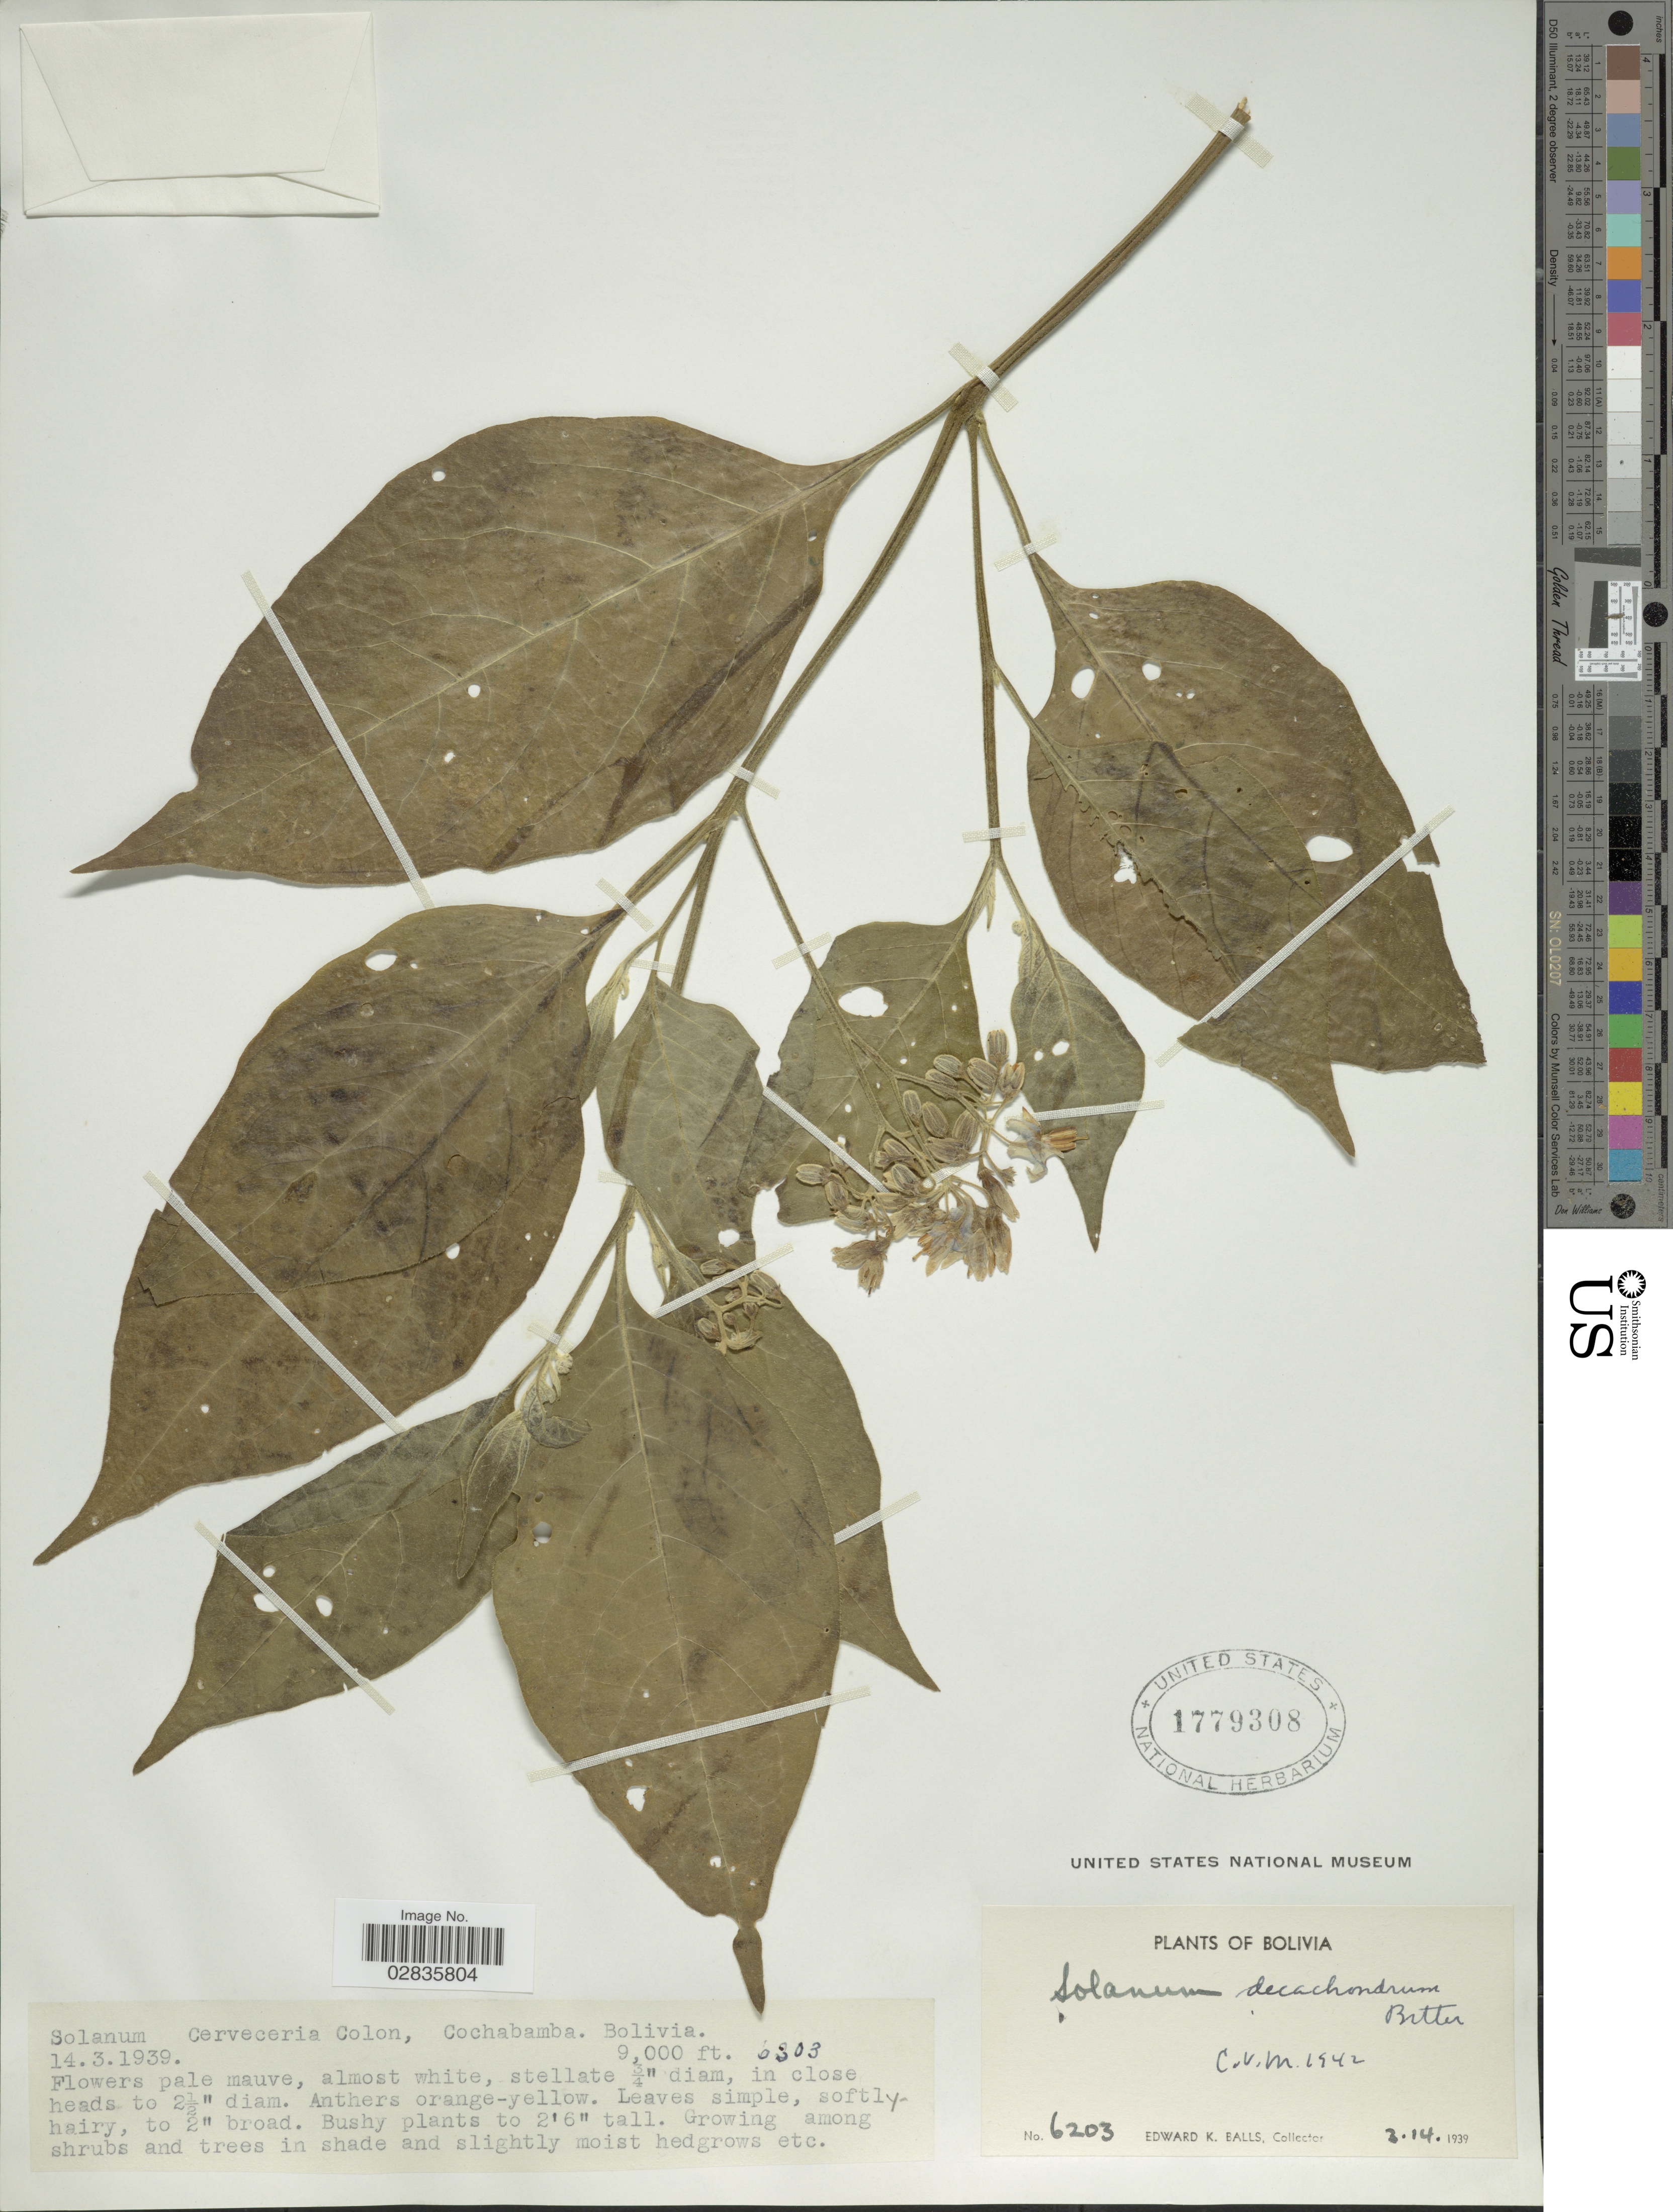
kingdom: Plantae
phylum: Tracheophyta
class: Magnoliopsida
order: Solanales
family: Solanaceae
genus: Solanum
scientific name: Solanum decachondrum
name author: Bitter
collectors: E. K. Balls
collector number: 6203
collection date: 1939-03-14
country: Bolivia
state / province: Cochabamba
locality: Colon.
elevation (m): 2743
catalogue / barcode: US 1779308